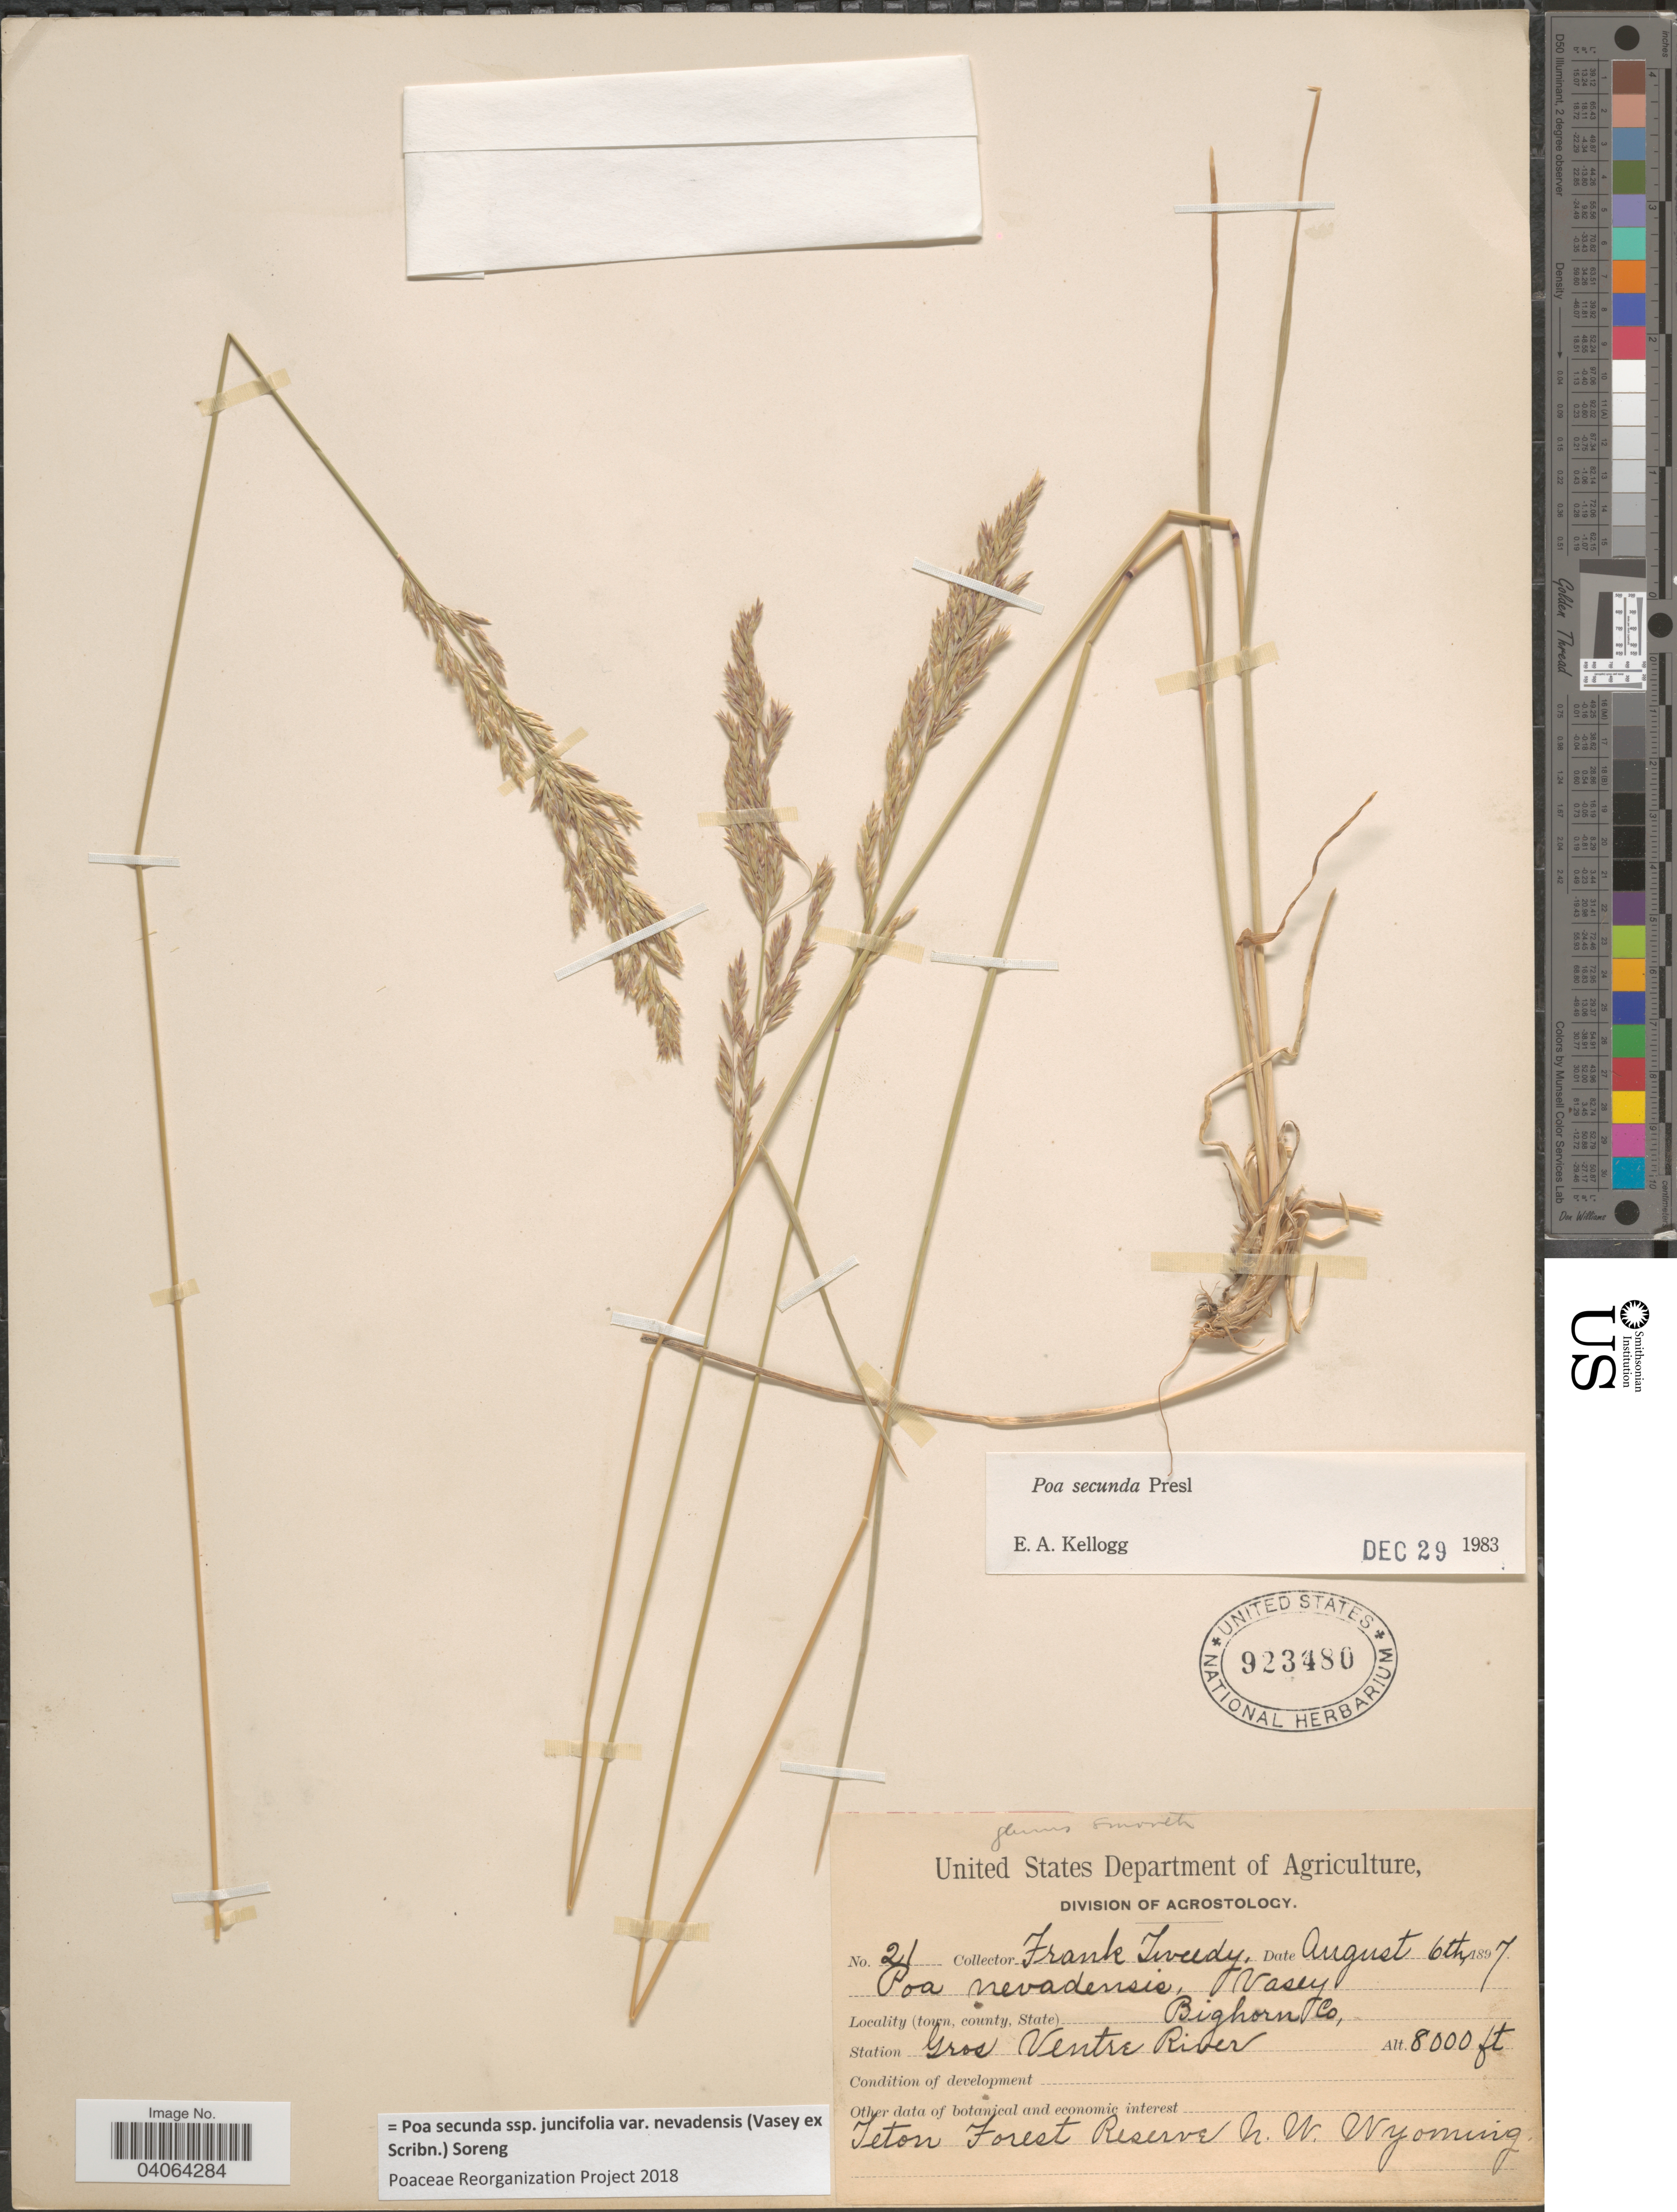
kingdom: Plantae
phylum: Tracheophyta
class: Liliopsida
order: Poales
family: Poaceae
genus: Poa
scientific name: Poa secunda subsp. juncifolia var. nevadensis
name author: (Vasey ex Scribn.) Soreng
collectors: F. Tweedy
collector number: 21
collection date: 1897-08-06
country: United States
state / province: Wyoming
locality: Bighorn Co. Station Gros Ventre River. Teton Forest Reserve N. W. Wyoming.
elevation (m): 2438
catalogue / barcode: US 923480